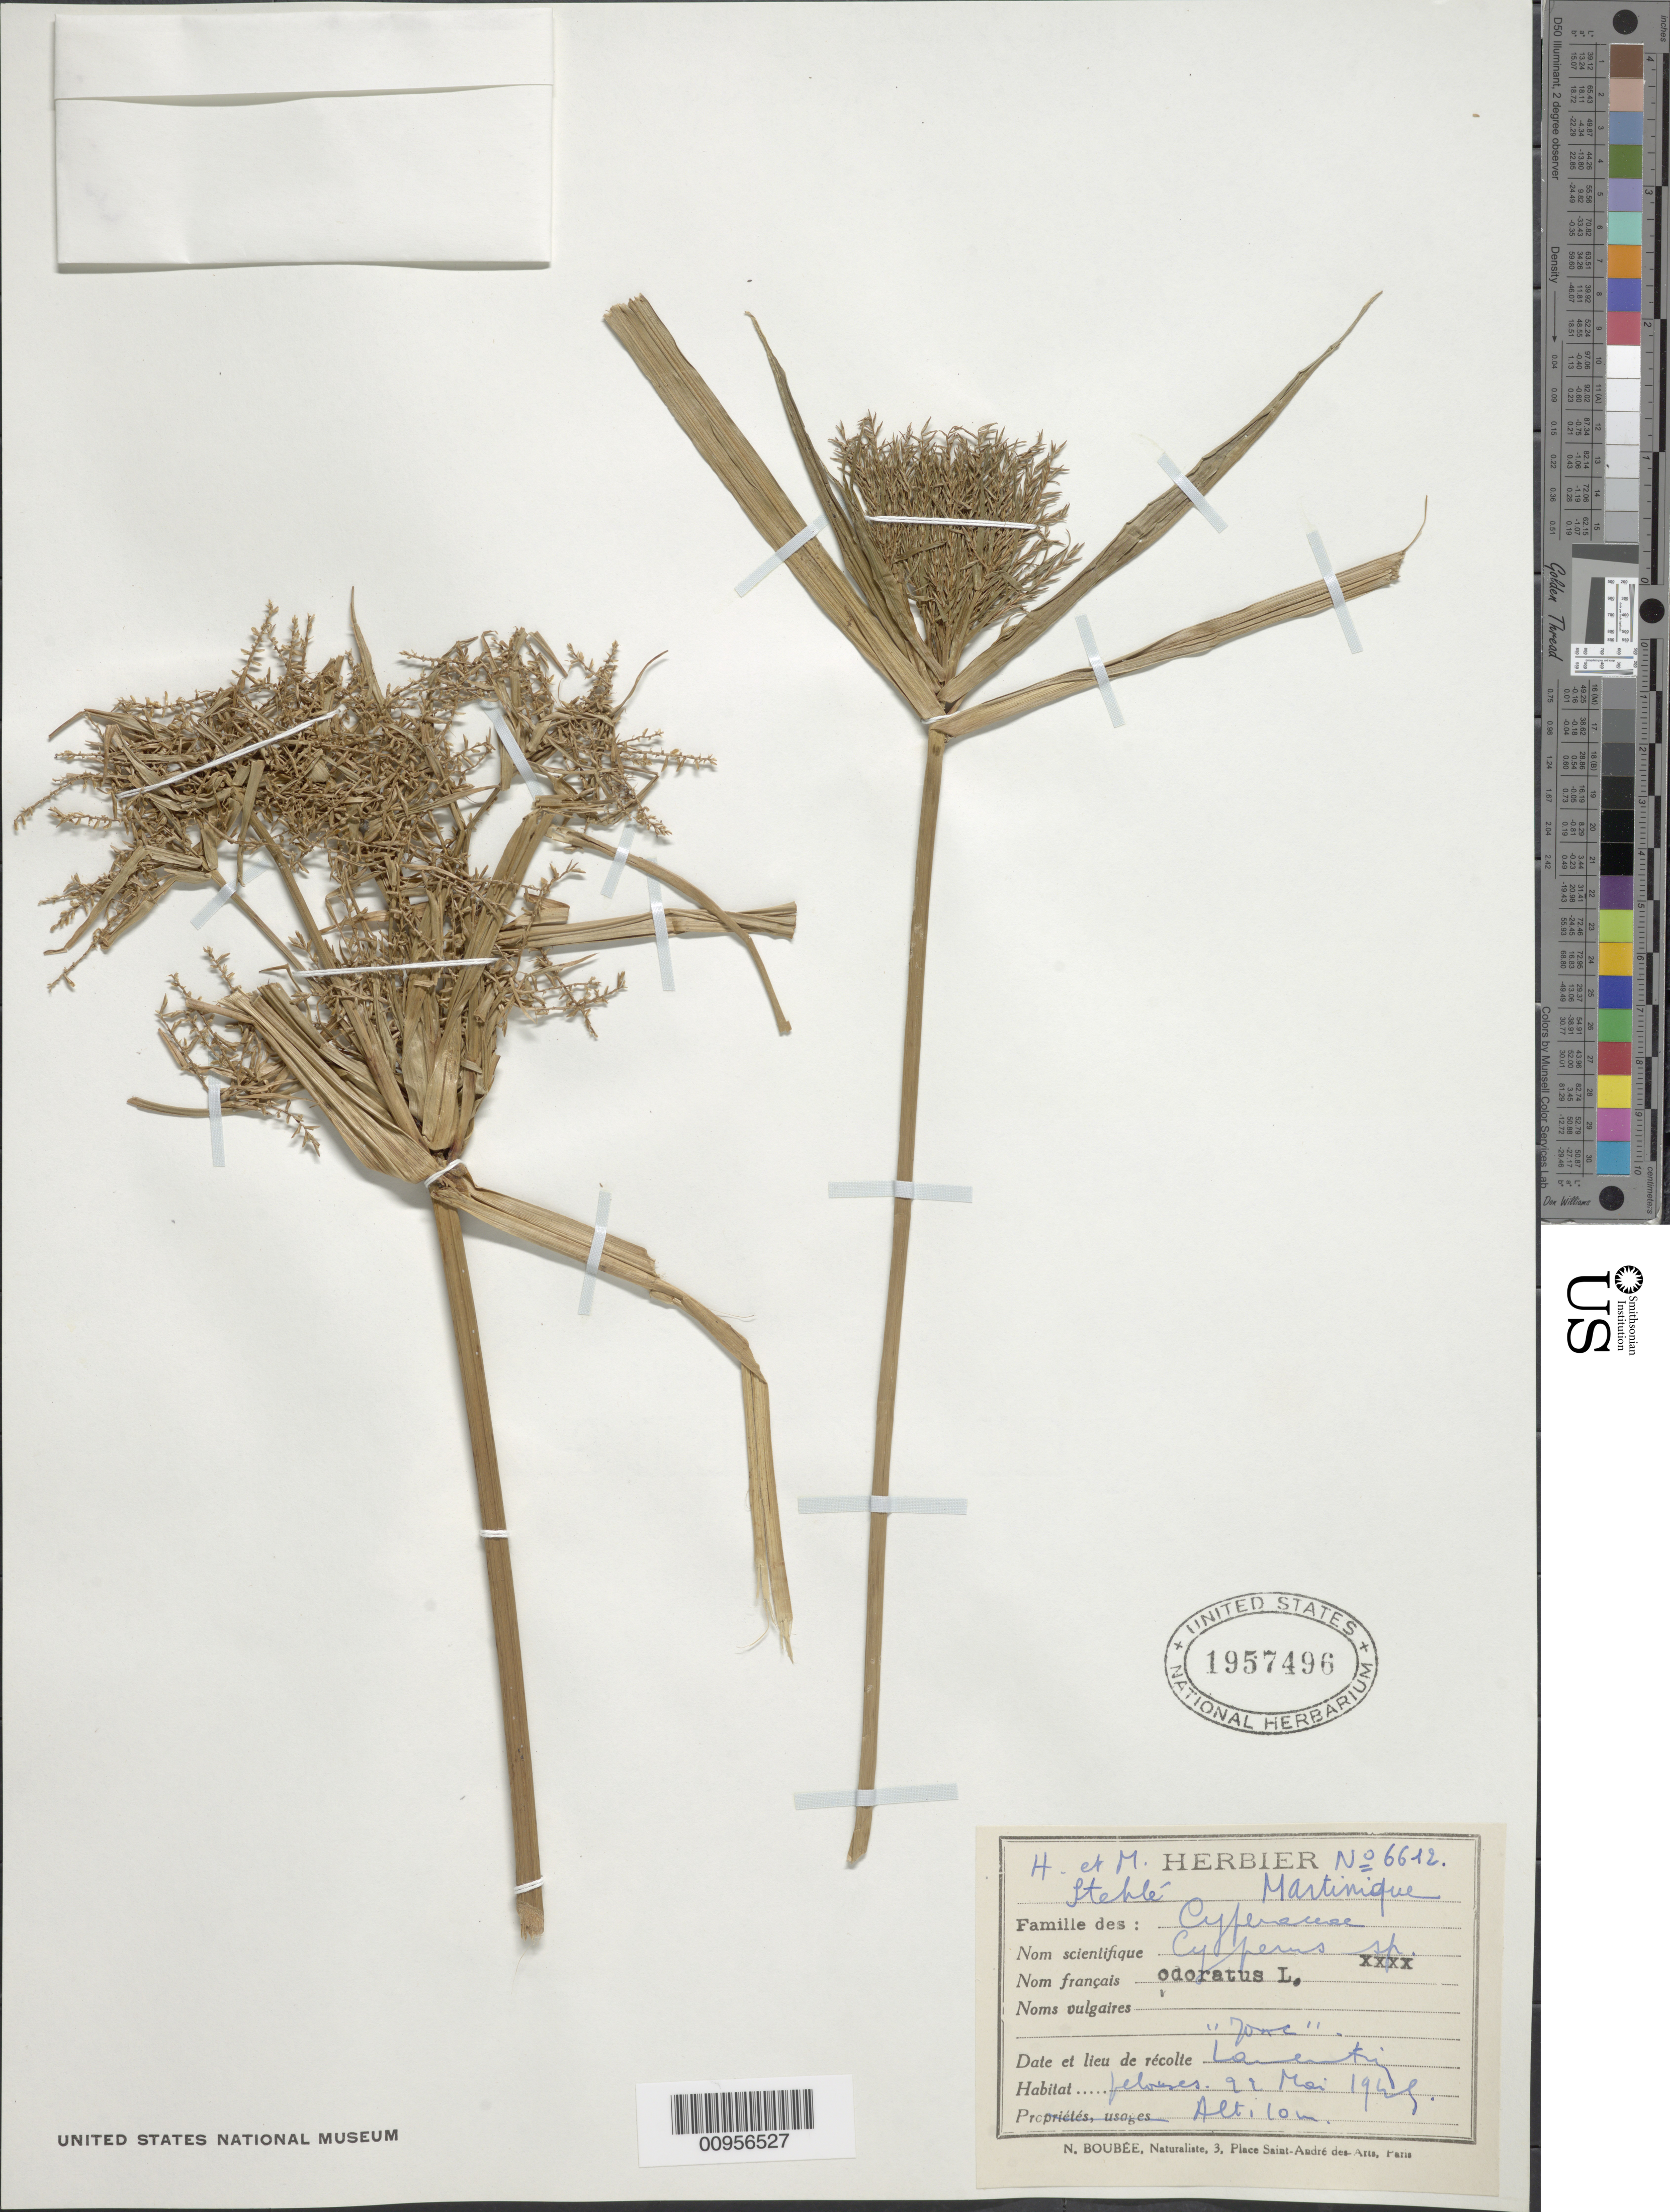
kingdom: Plantae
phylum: Tracheophyta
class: Liliopsida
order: Poales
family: Cyperaceae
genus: Cyperus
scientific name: Cyperus odoratus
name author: L.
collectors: H. Stehlé & M. Stehlé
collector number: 6612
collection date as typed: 22 May 1945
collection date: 1945-05-22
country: Martinique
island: Martinique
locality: Lamentin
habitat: Pelouses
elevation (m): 10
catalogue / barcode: US 1957496